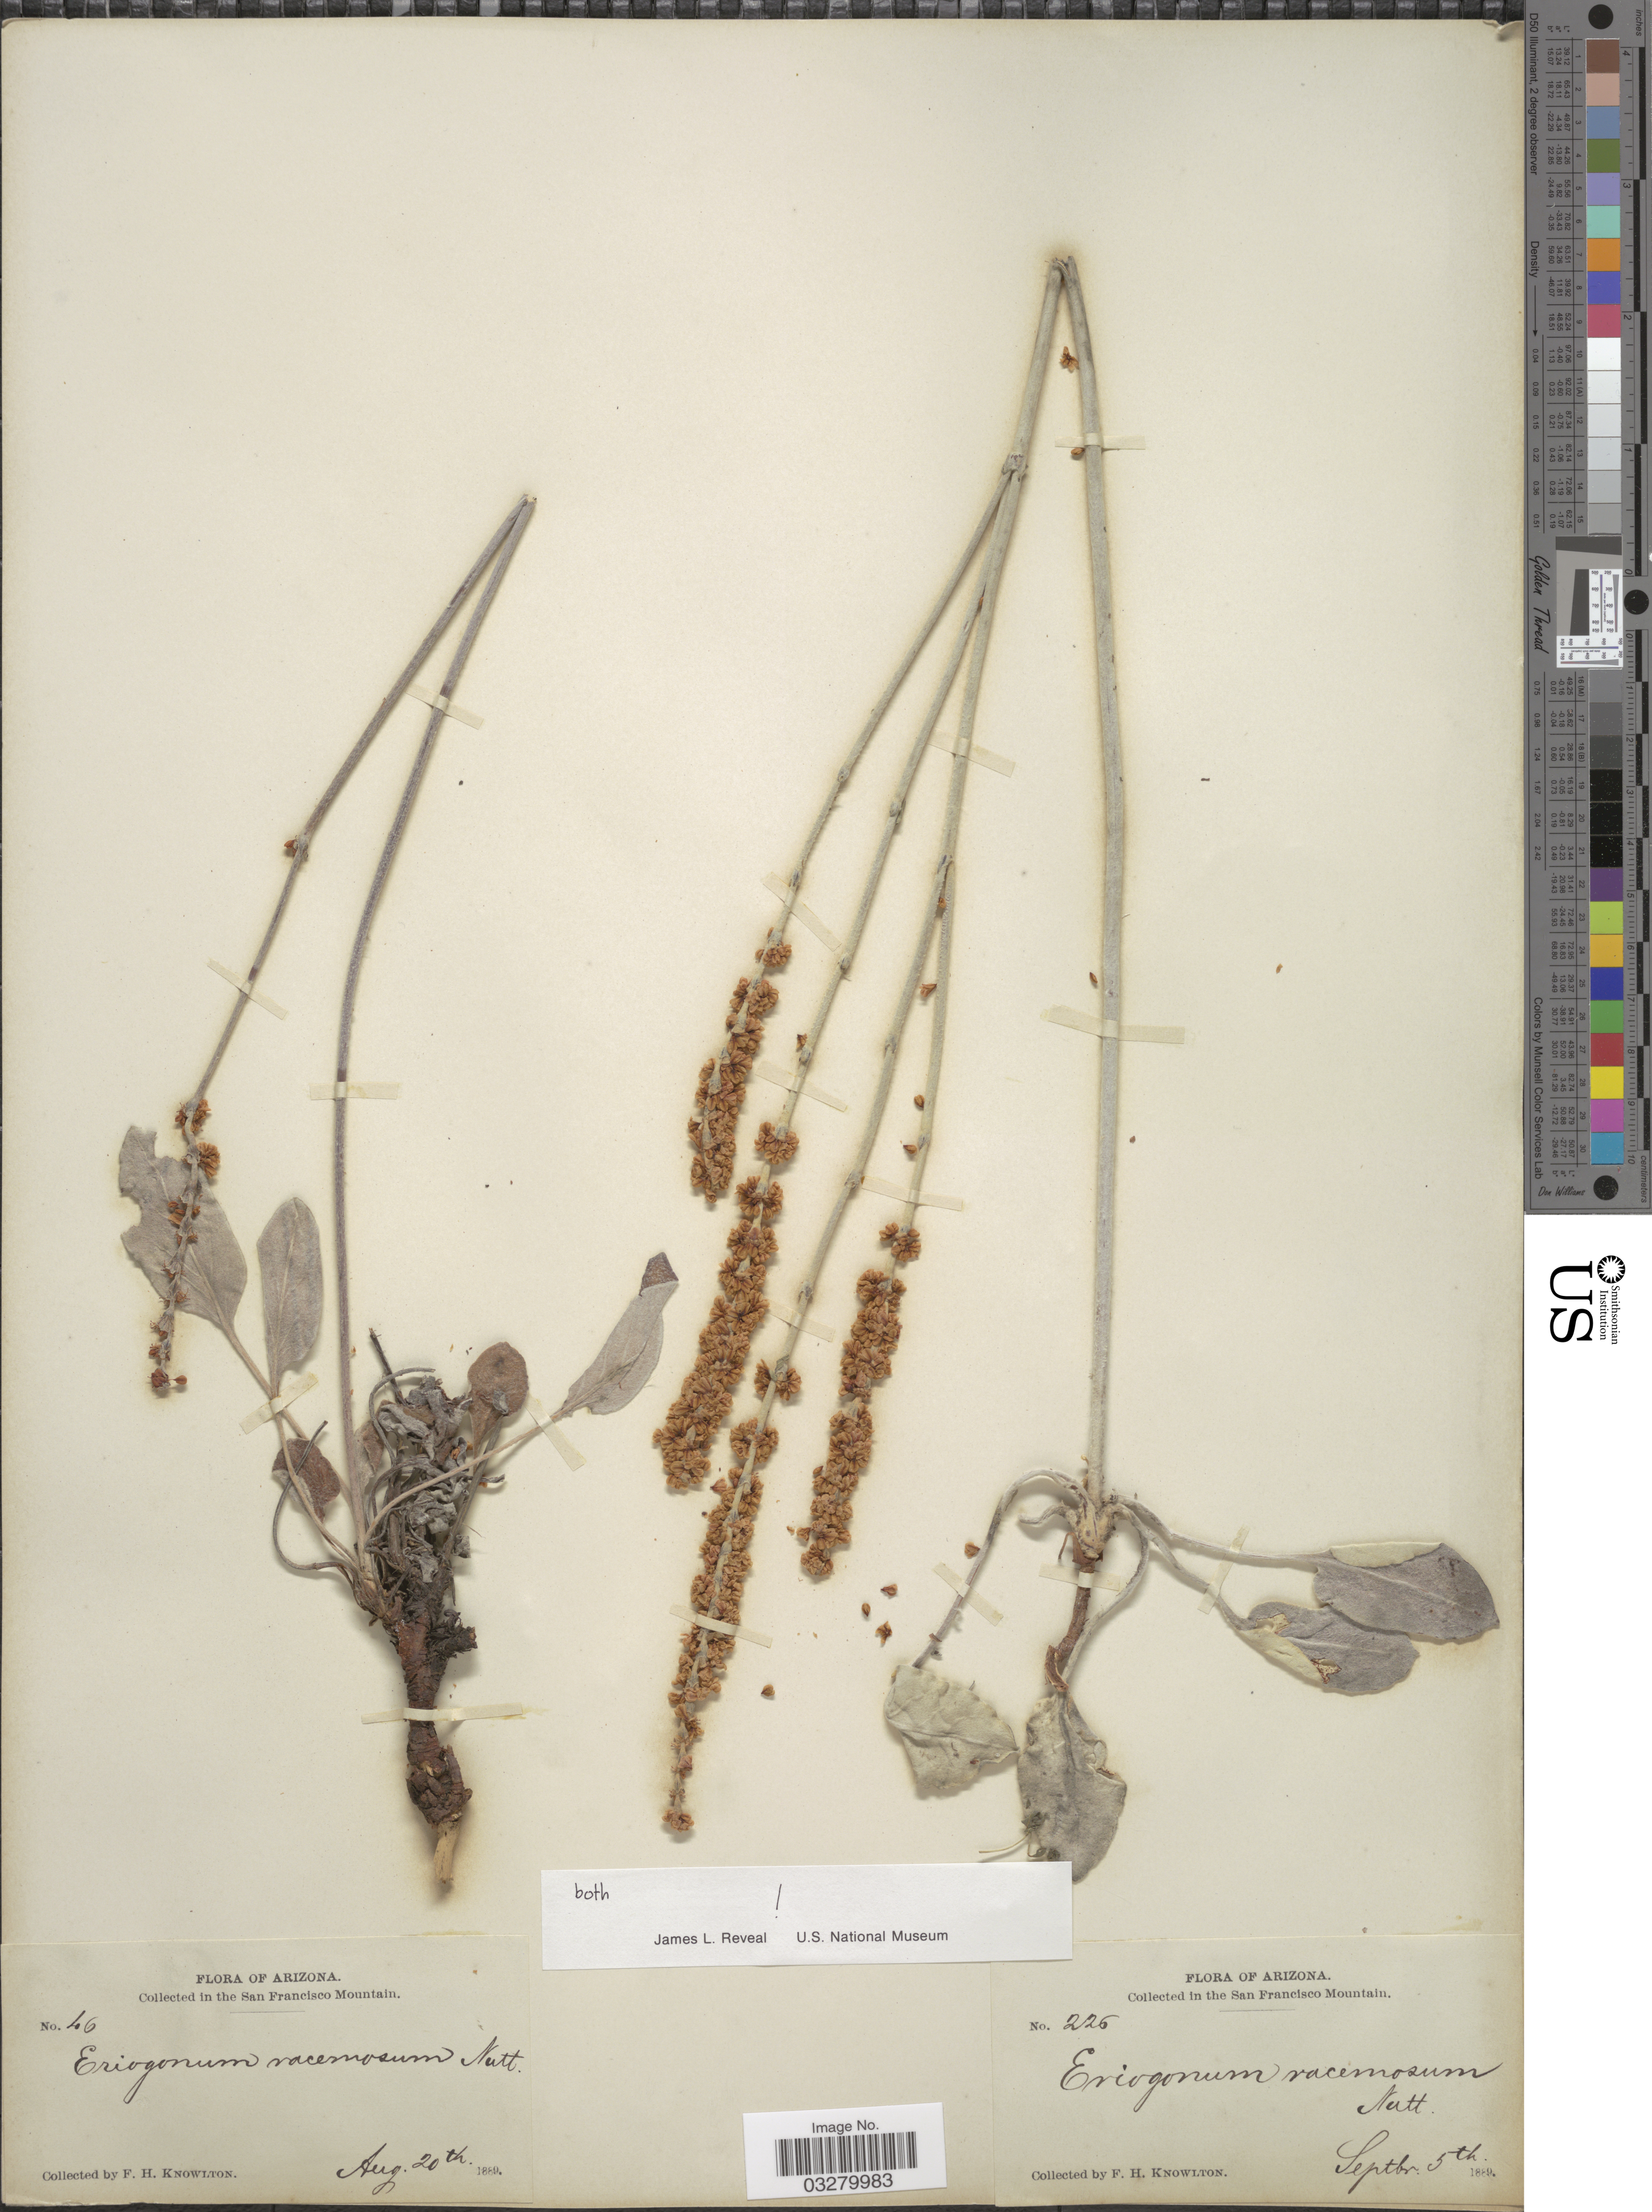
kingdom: Plantae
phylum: Tracheophyta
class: Magnoliopsida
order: Caryophyllales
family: Polygonaceae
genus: Eriogonum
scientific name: Eriogonum racemosum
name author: Nutt.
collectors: F. H. Knowlton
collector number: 226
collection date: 1889-09-05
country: United States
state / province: Arizona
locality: In the San Francisco Mountain.